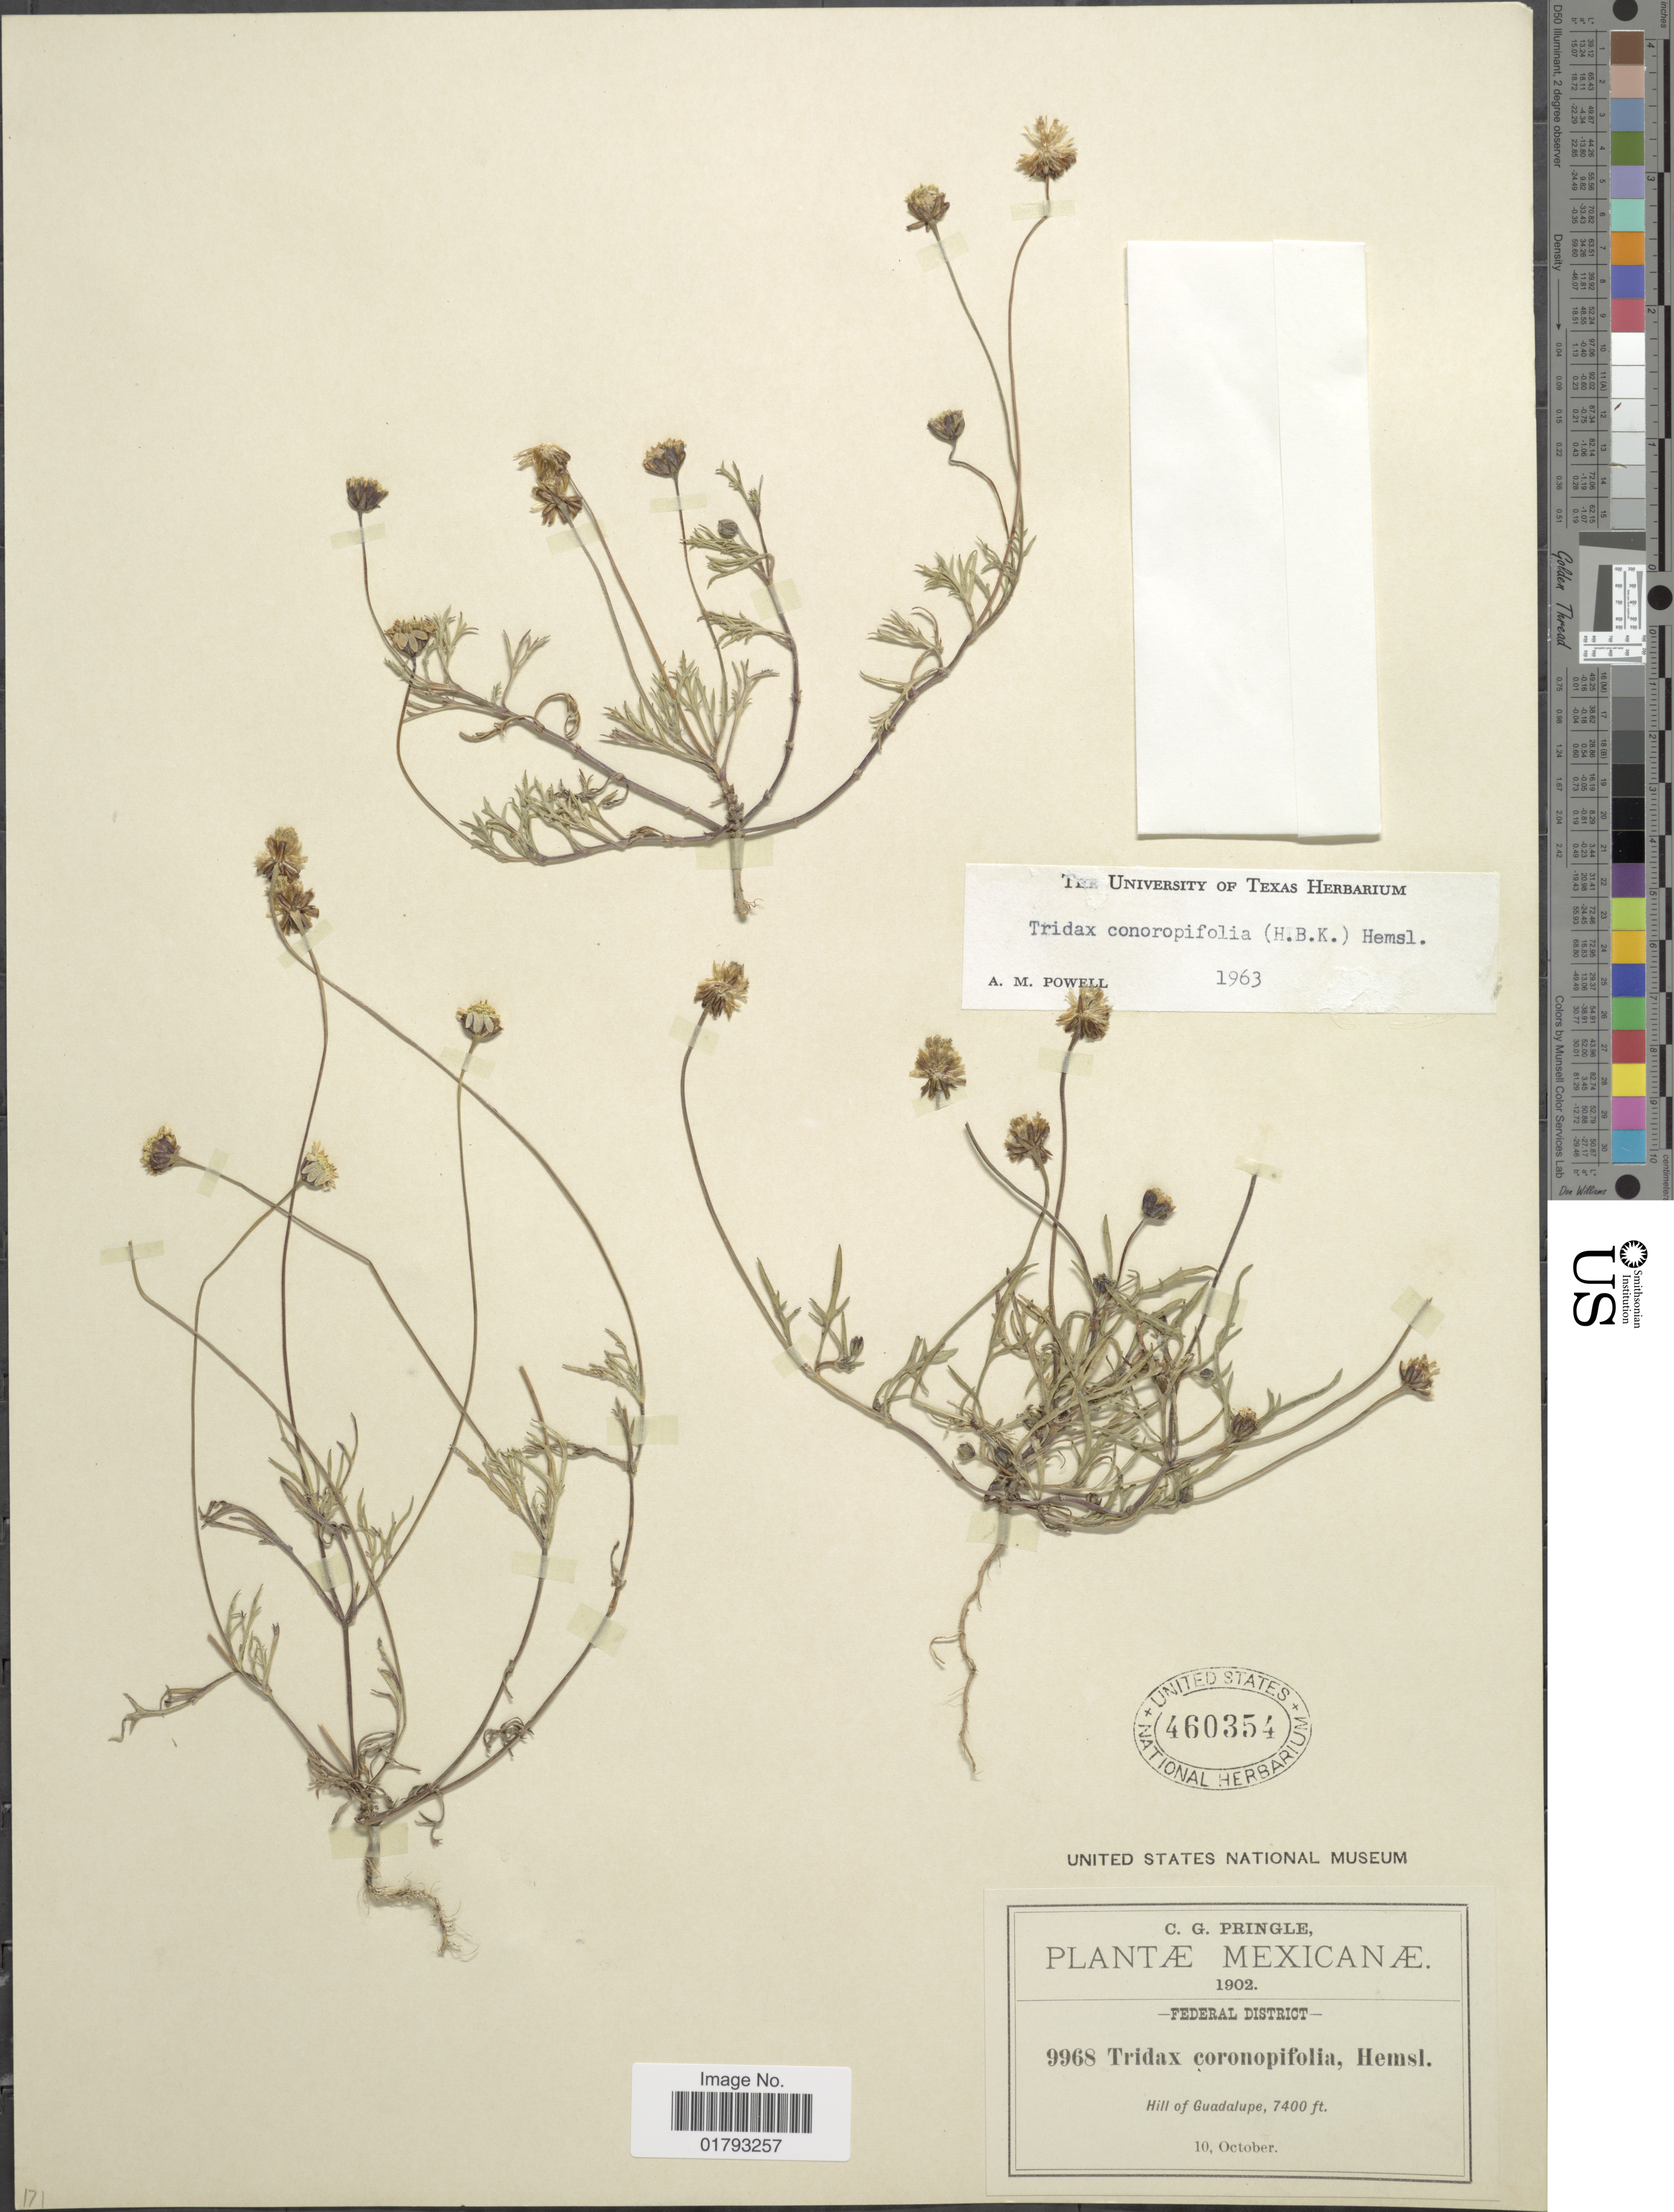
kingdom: Plantae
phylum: Tracheophyta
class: Magnoliopsida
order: Asterales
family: Asteraceae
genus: Tridax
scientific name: Tridax coronopifolia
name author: (Kunth) Hemsl.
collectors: C. G. Pringle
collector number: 9968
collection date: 1902-10-10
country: Mexico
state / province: Distrito Federal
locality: Federal District, Hill of Gudalajara.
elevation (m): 2256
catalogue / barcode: US 460354